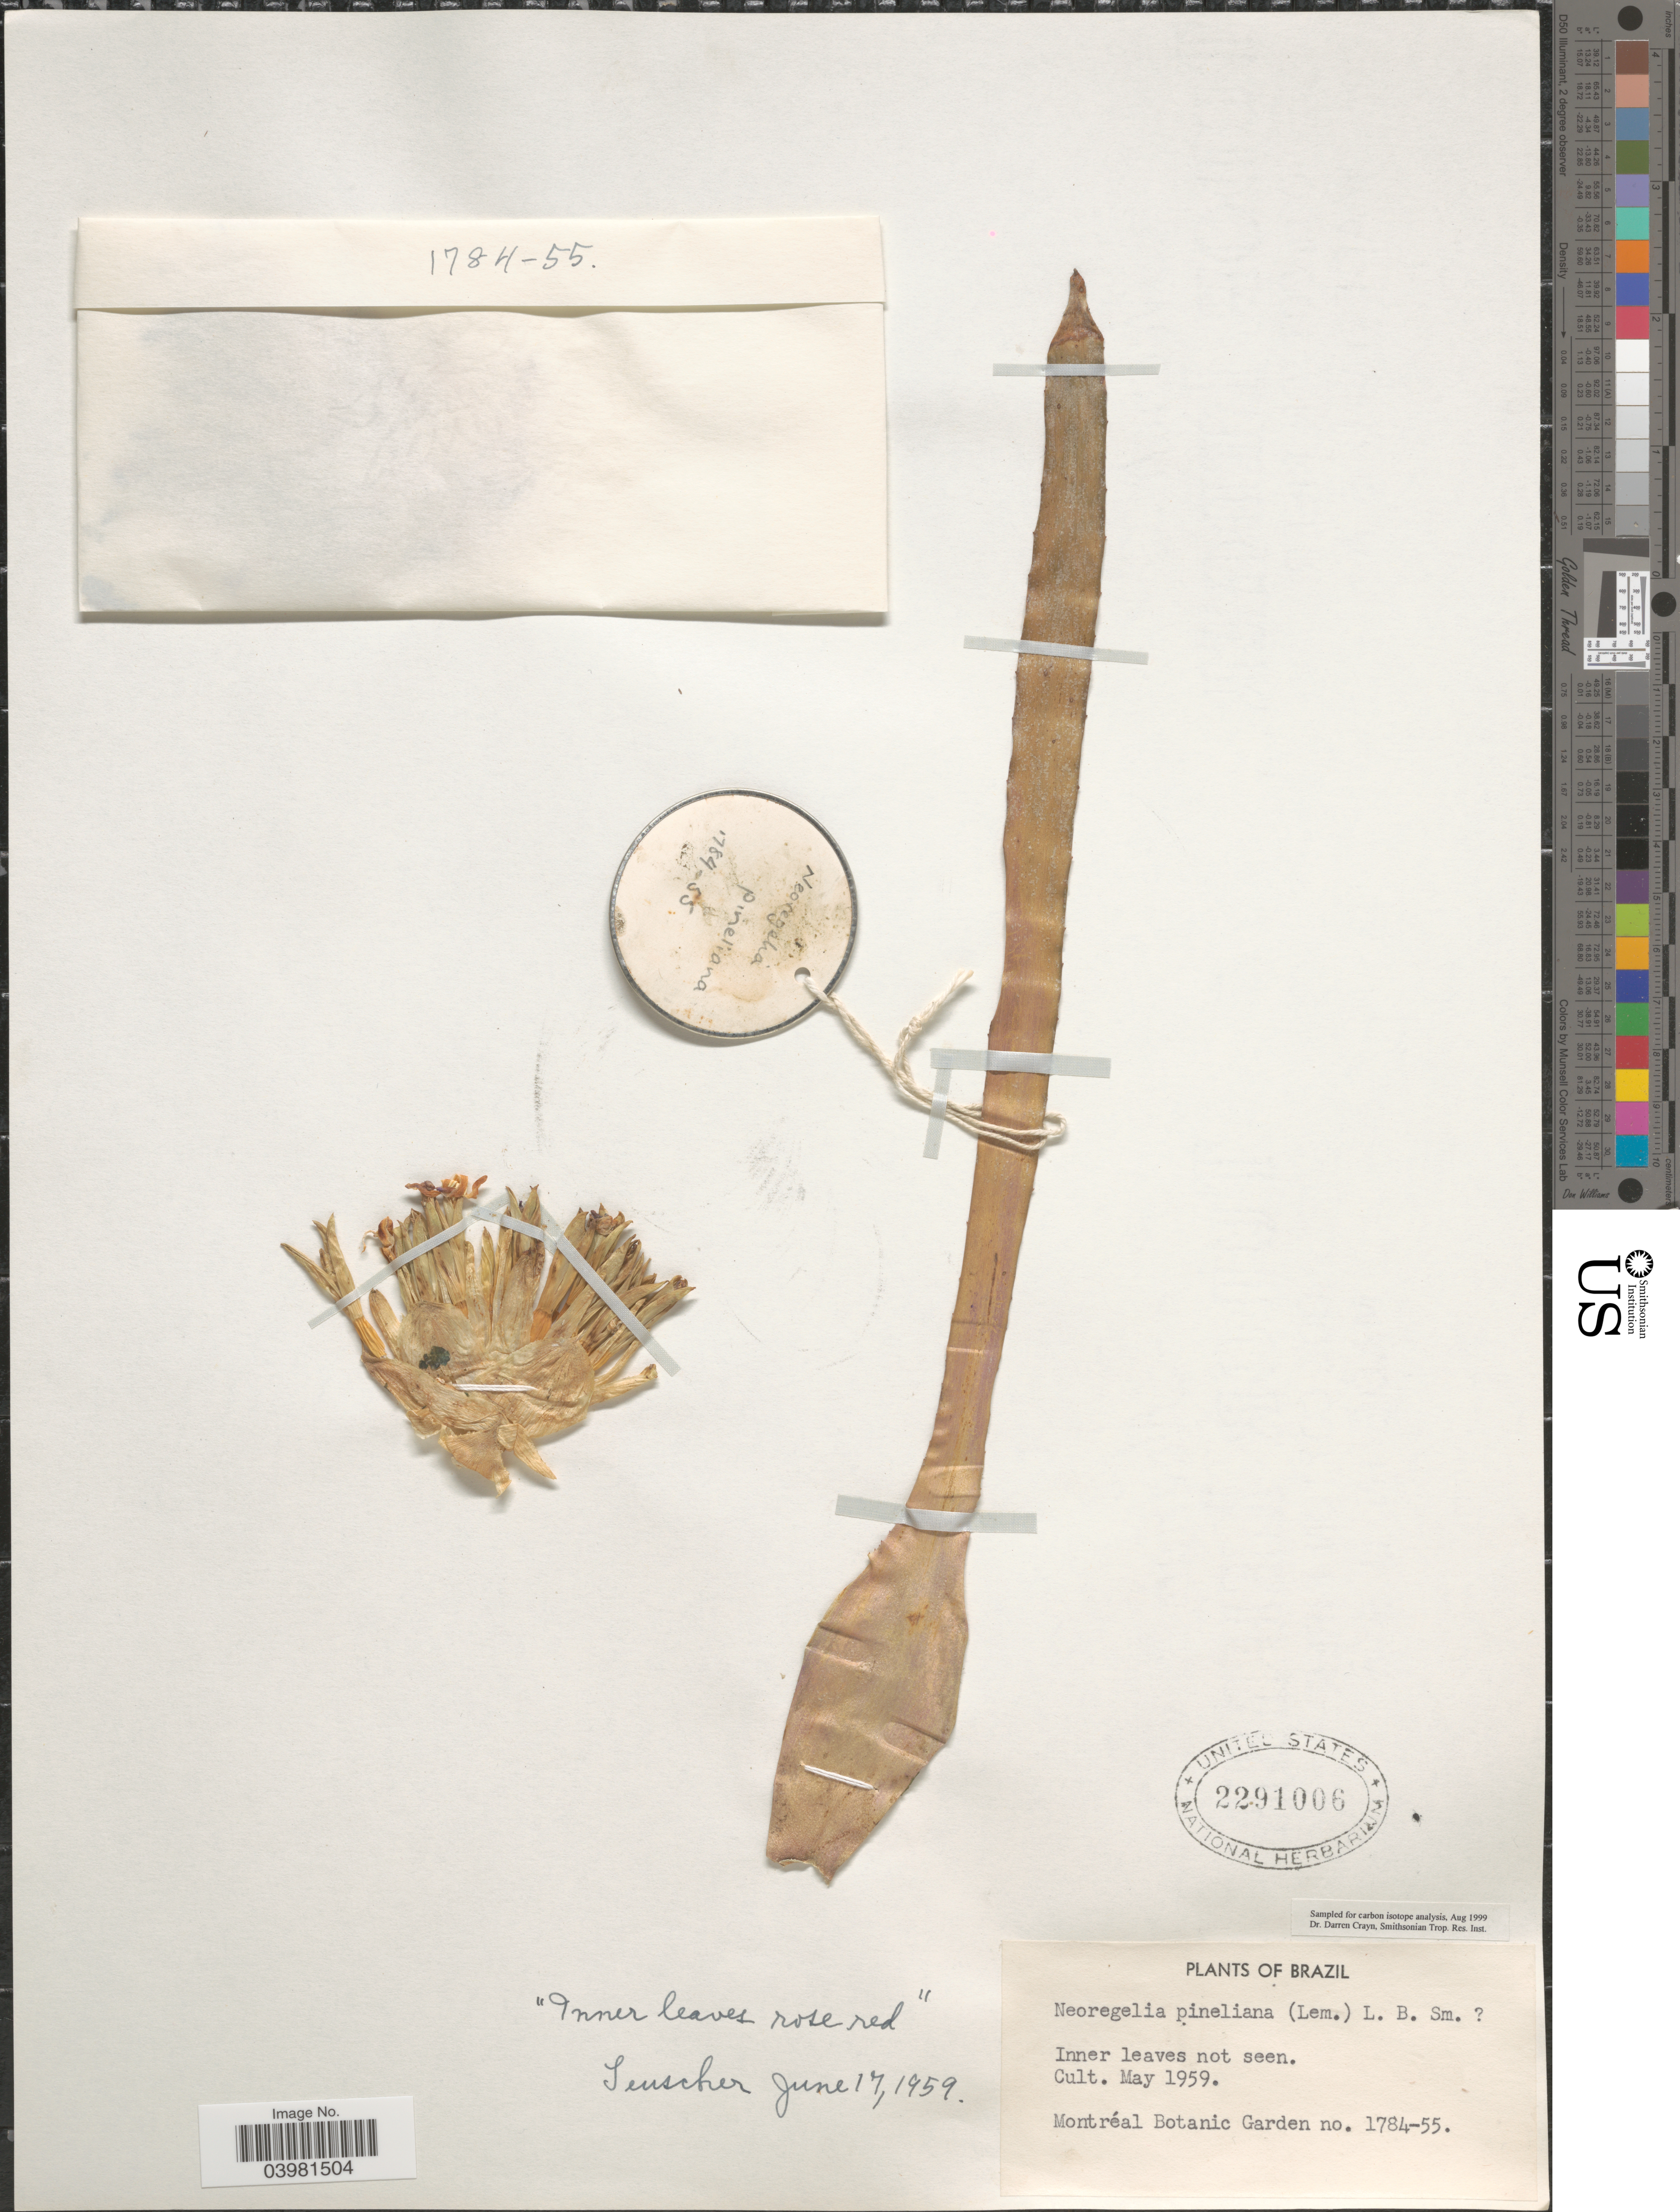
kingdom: Plantae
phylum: Tracheophyta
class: Liliopsida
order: Poales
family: Bromeliaceae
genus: Neoregelia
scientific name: Neoregelia pineliana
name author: (Lem.) L.B. Sm.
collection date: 1959-05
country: Canada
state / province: Quebec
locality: Montréal Botanic Garden no. 1784-55.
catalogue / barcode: US 2291006